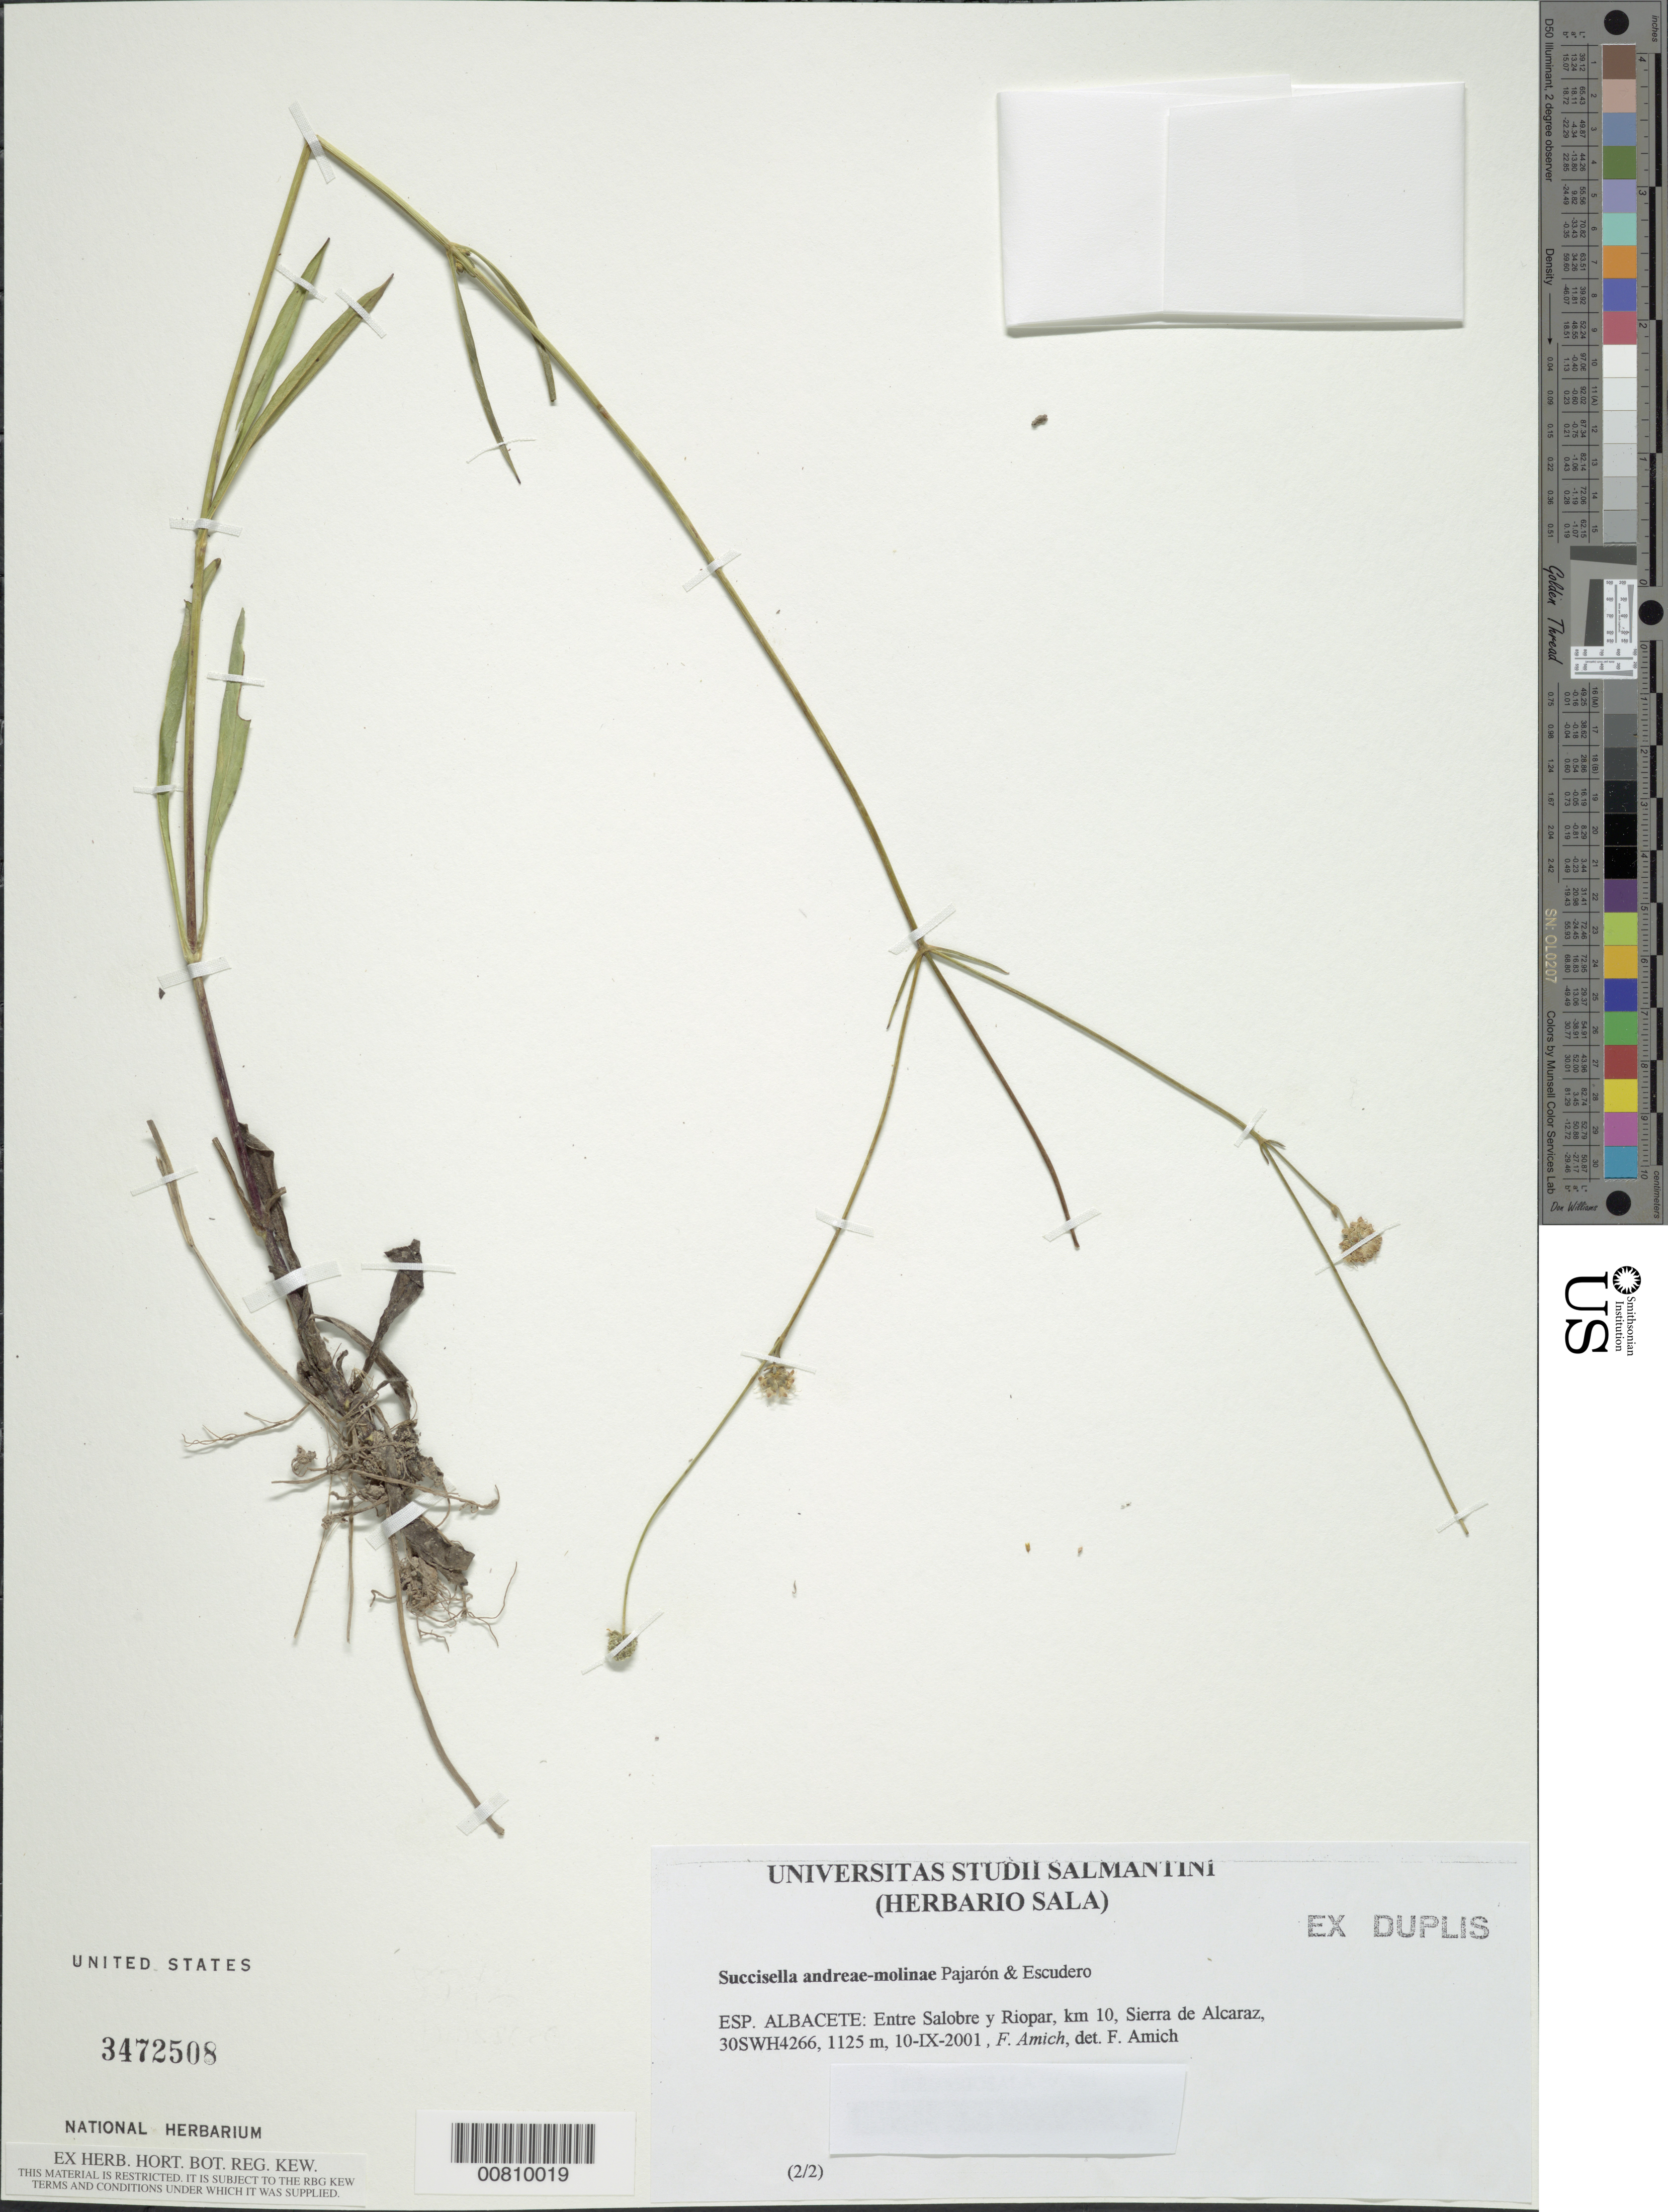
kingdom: Plantae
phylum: Tracheophyta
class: Magnoliopsida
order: Dipsacales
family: Caprifoliaceae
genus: Succisella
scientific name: Succisella andreae-molinae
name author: Pajarón & Escudero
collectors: F. Amich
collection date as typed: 10 Sep 2001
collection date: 2001-09-10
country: Spain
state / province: Castilla-La Mancha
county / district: Albacete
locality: Between Salobre and Riopar, Sierra de Alcaraz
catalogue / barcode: US 3472508